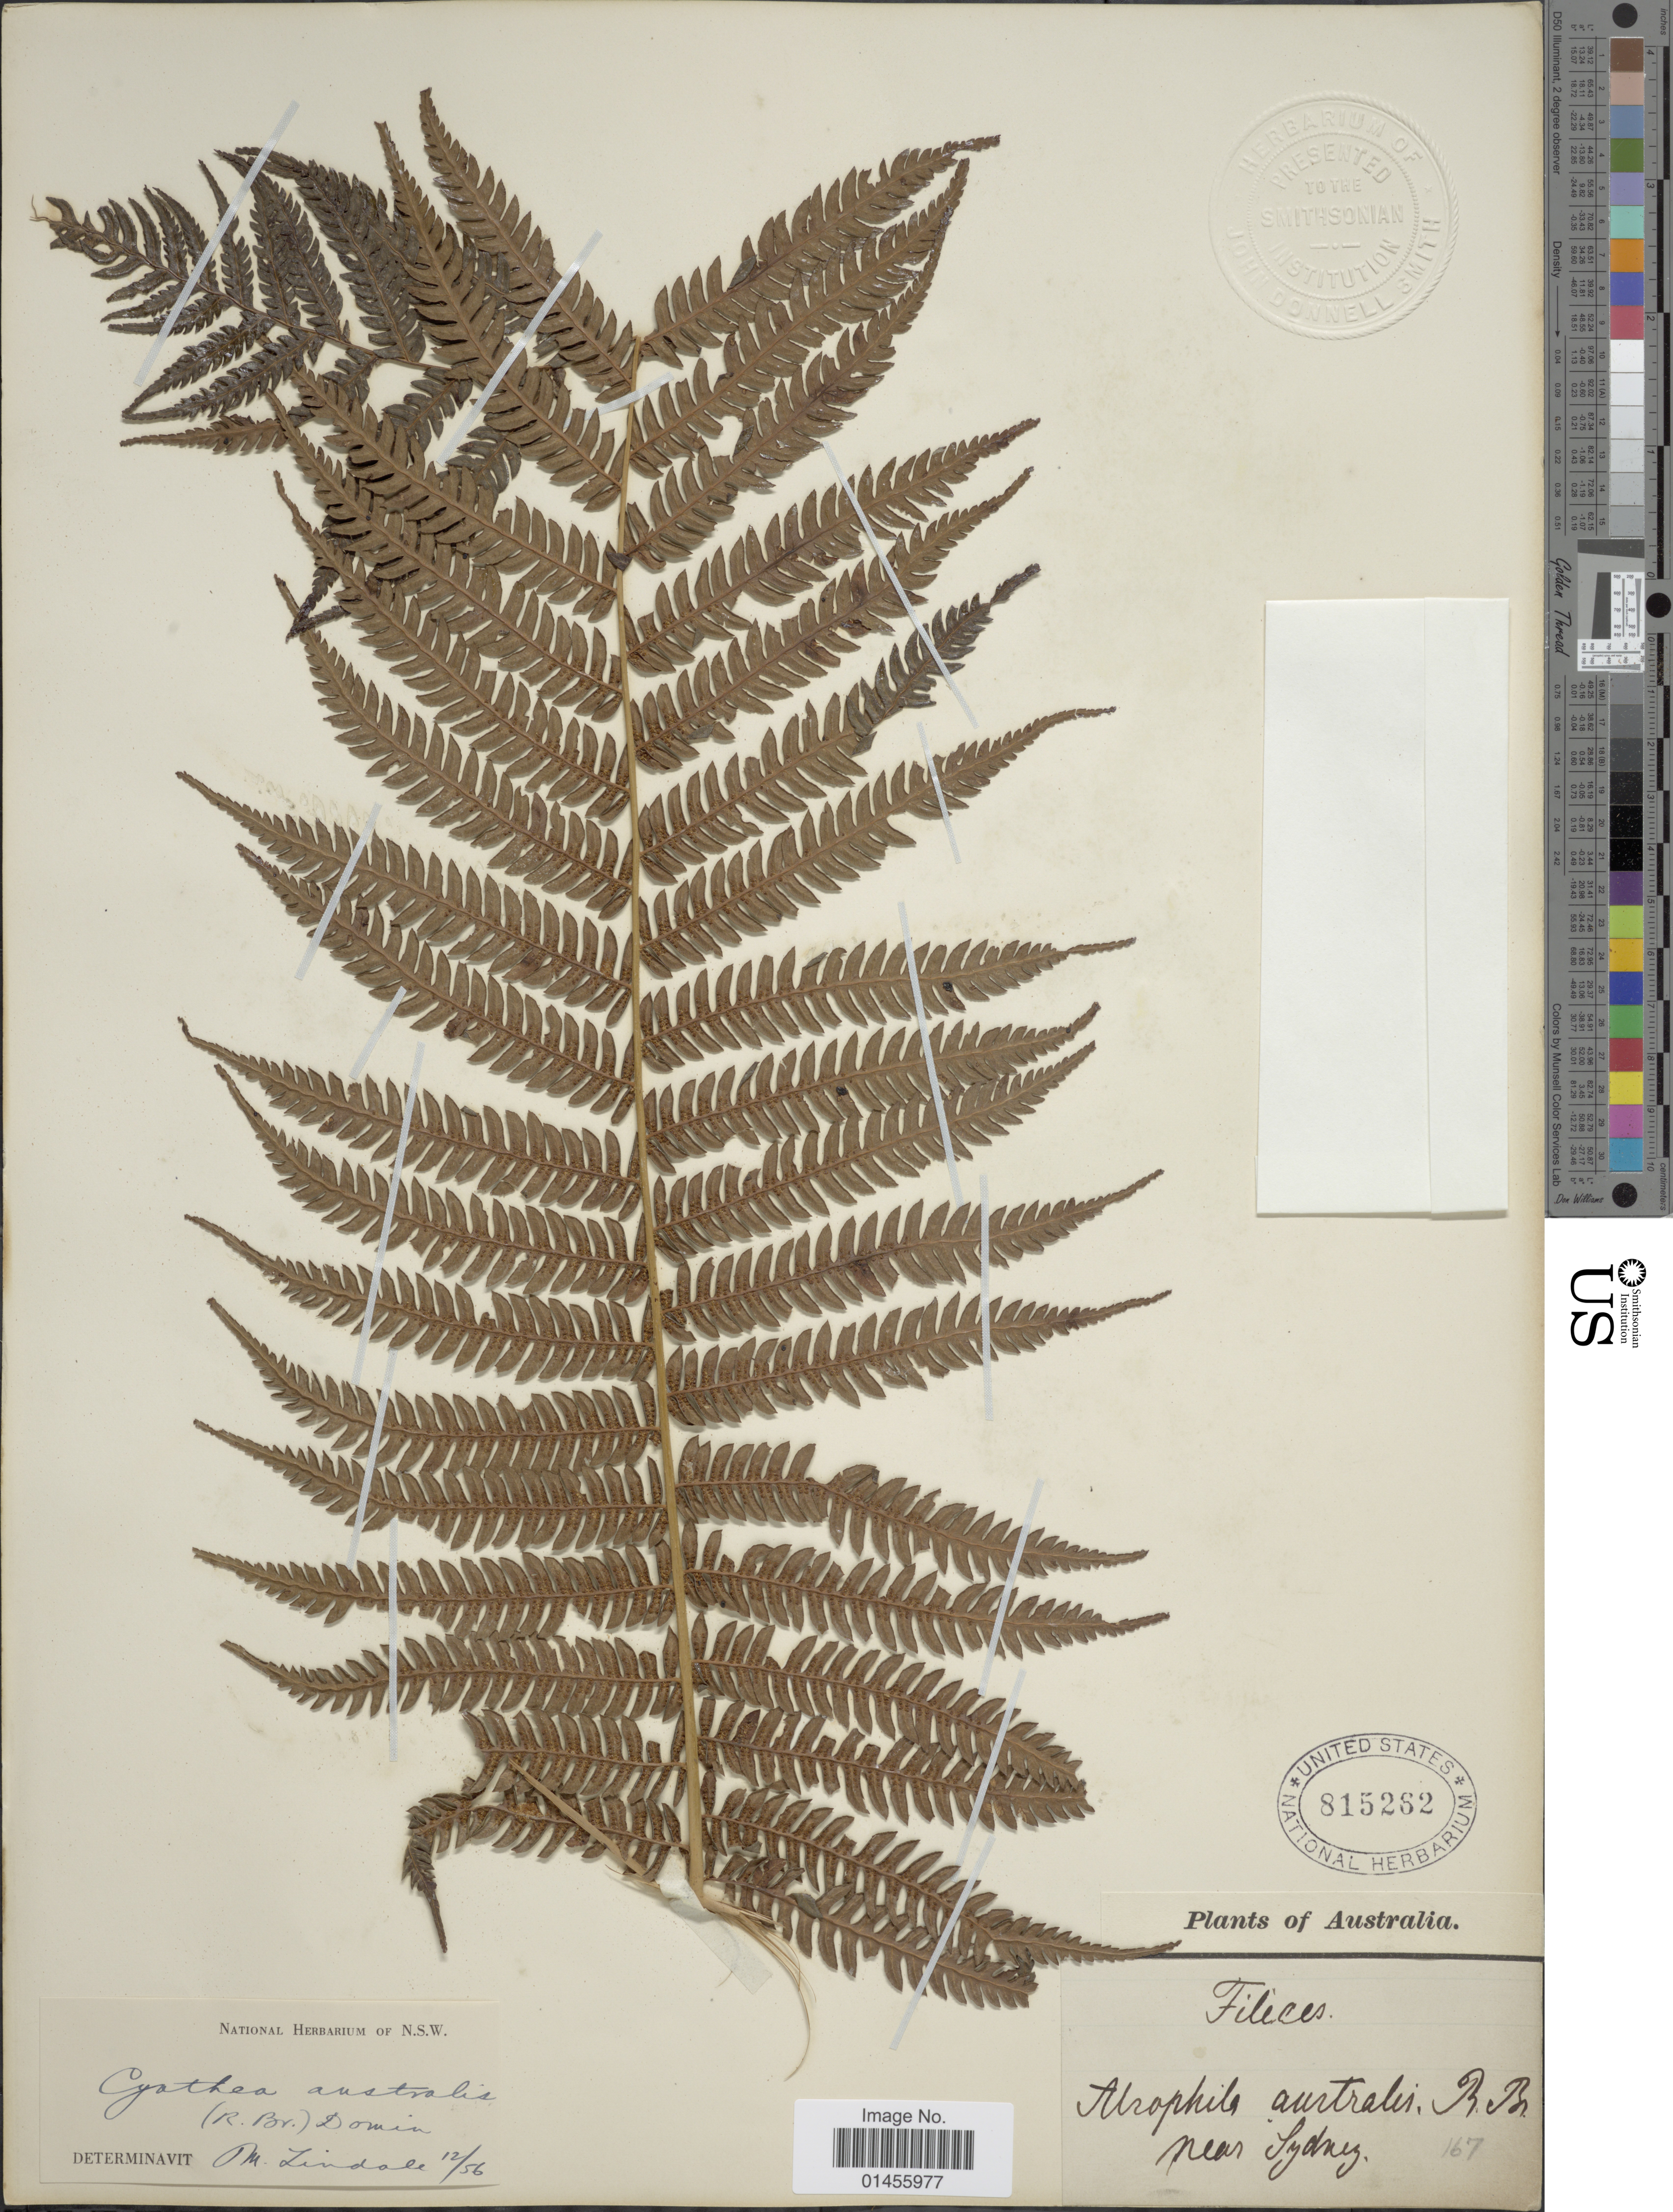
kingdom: Plantae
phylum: Tracheophyta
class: Polypodiopsida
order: Cyatheales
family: Cyatheaceae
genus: Alsophila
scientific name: Alsophila australis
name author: R. Br.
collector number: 167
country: Australia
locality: Near Sydney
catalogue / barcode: US 815262